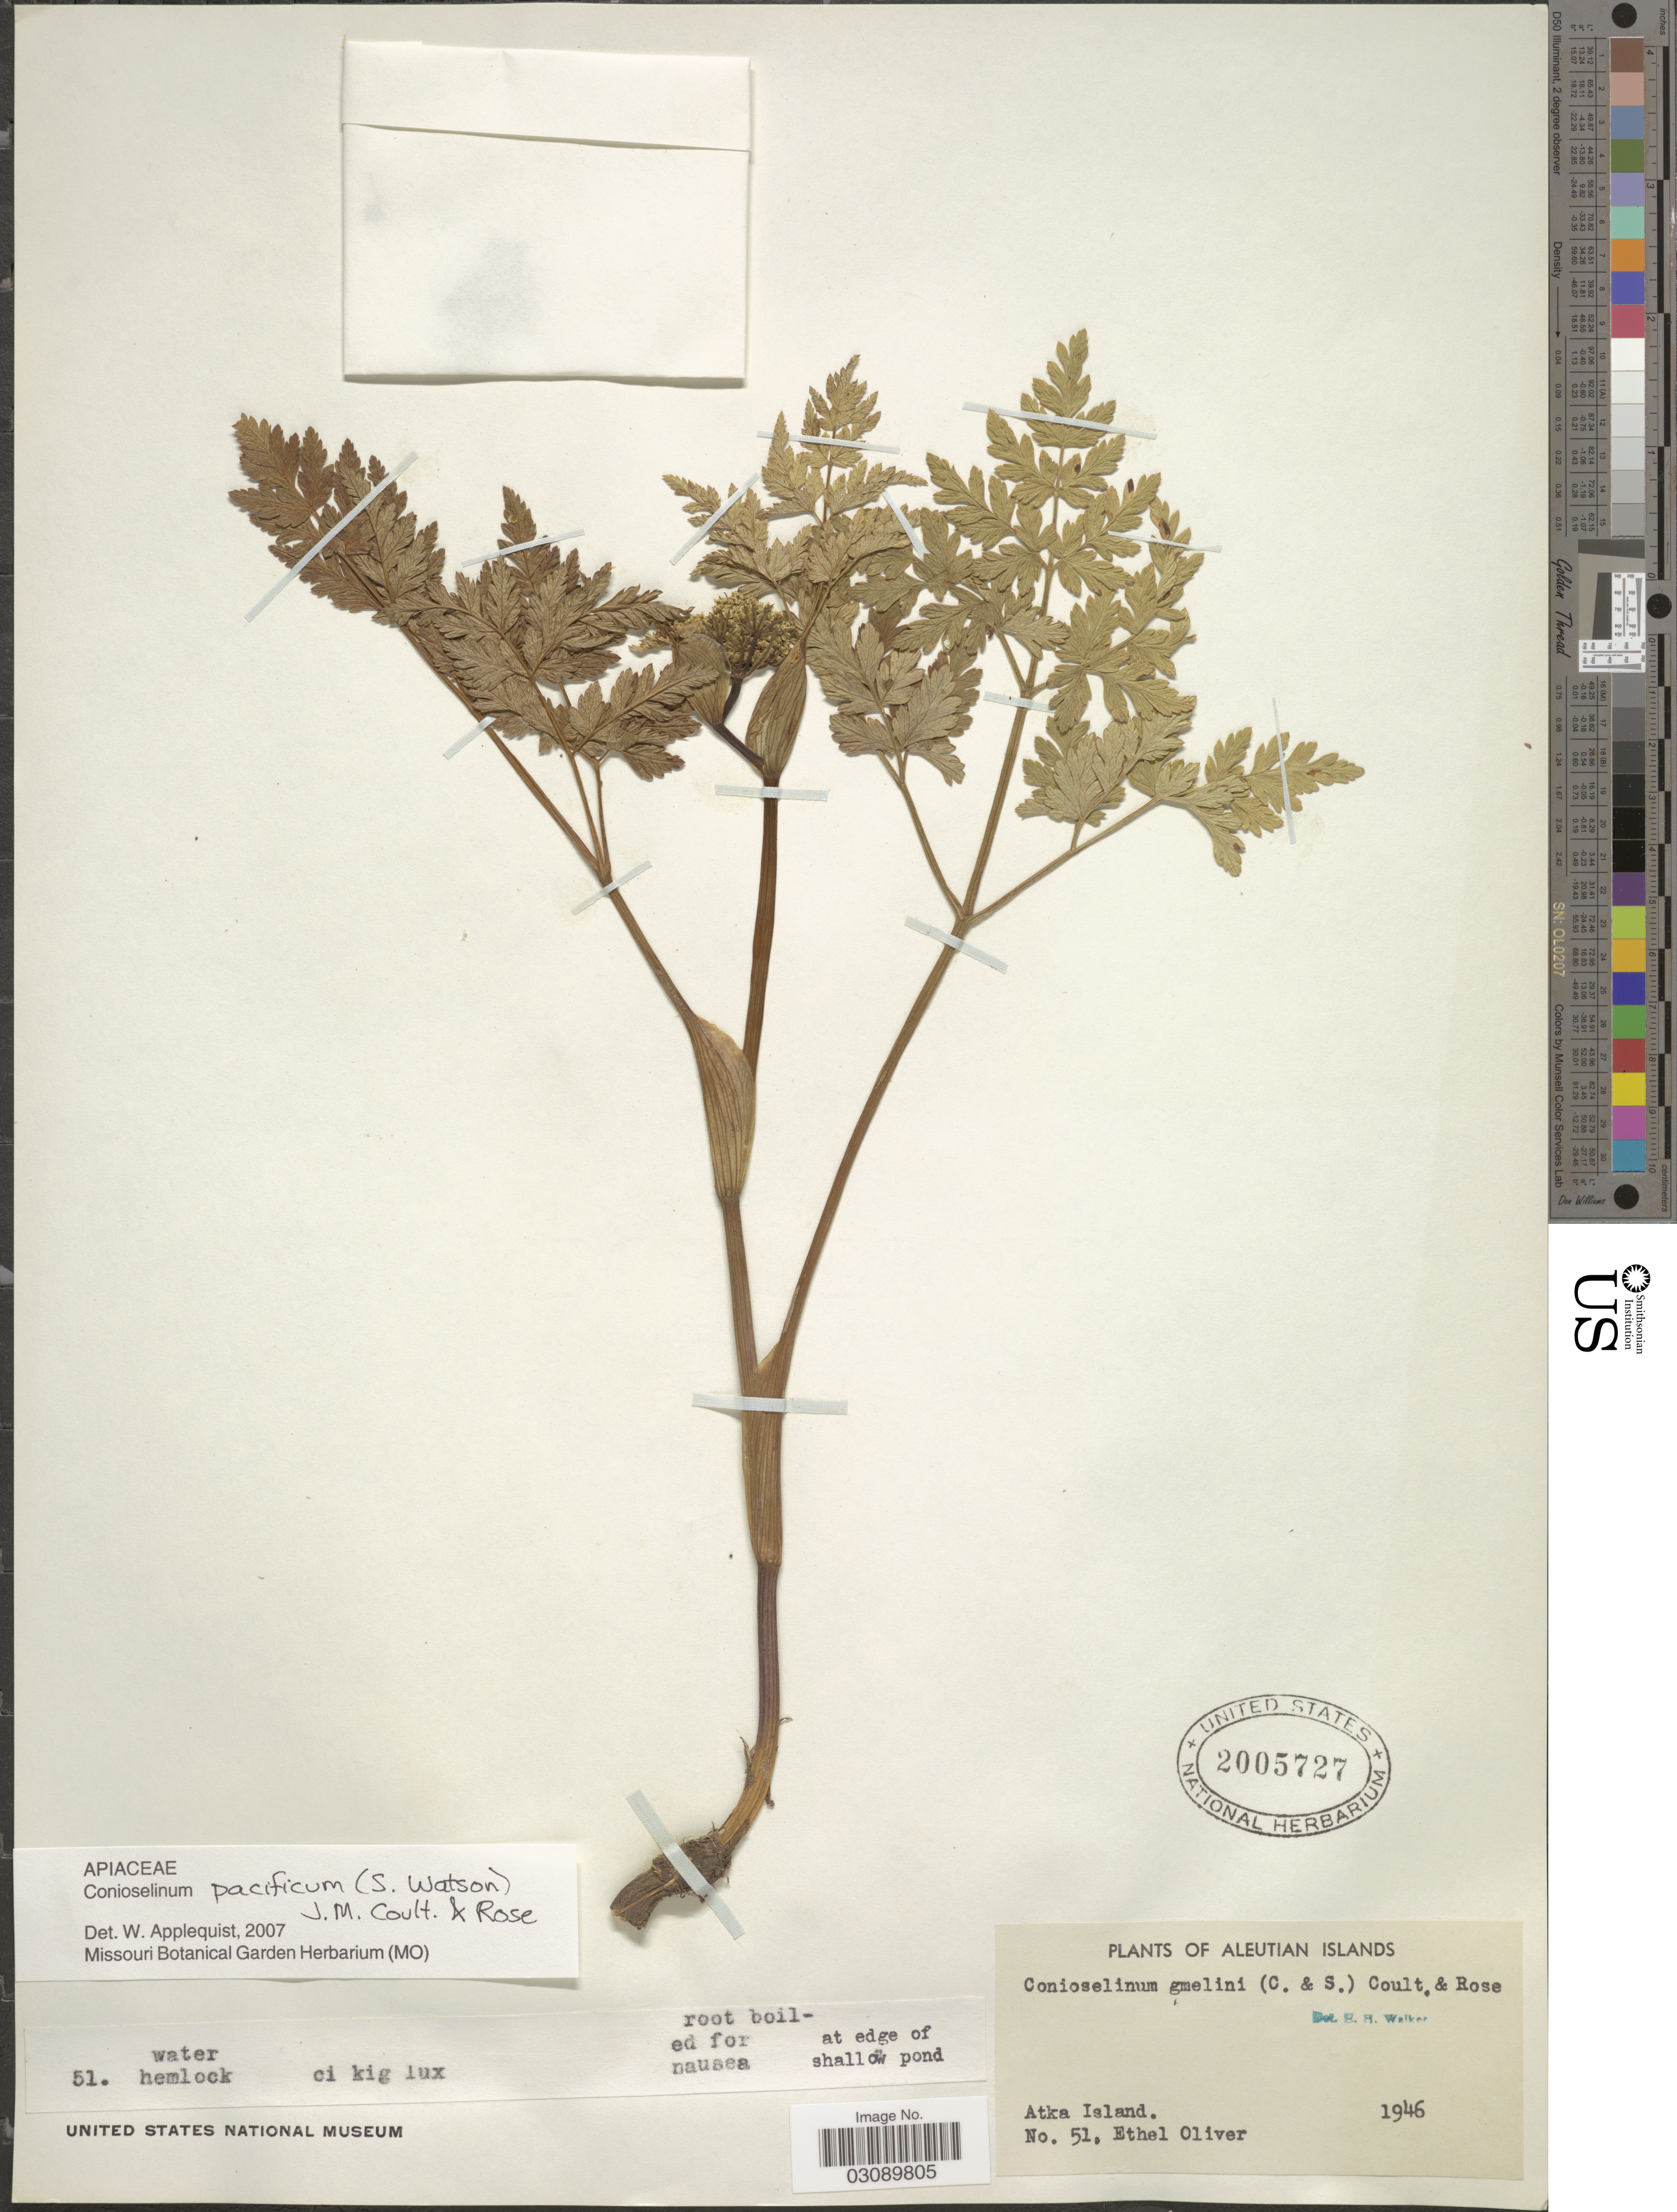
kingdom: Plantae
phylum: Tracheophyta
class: Magnoliopsida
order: Apiales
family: Apiaceae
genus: Conioselinum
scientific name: Conioselinum pacificum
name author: (S. Watson) J.M. Coult. & Rose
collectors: E. Oliver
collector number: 51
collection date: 1946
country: United States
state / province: Alaska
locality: Aleutian Islands. Atka Island.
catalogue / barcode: US 2005727